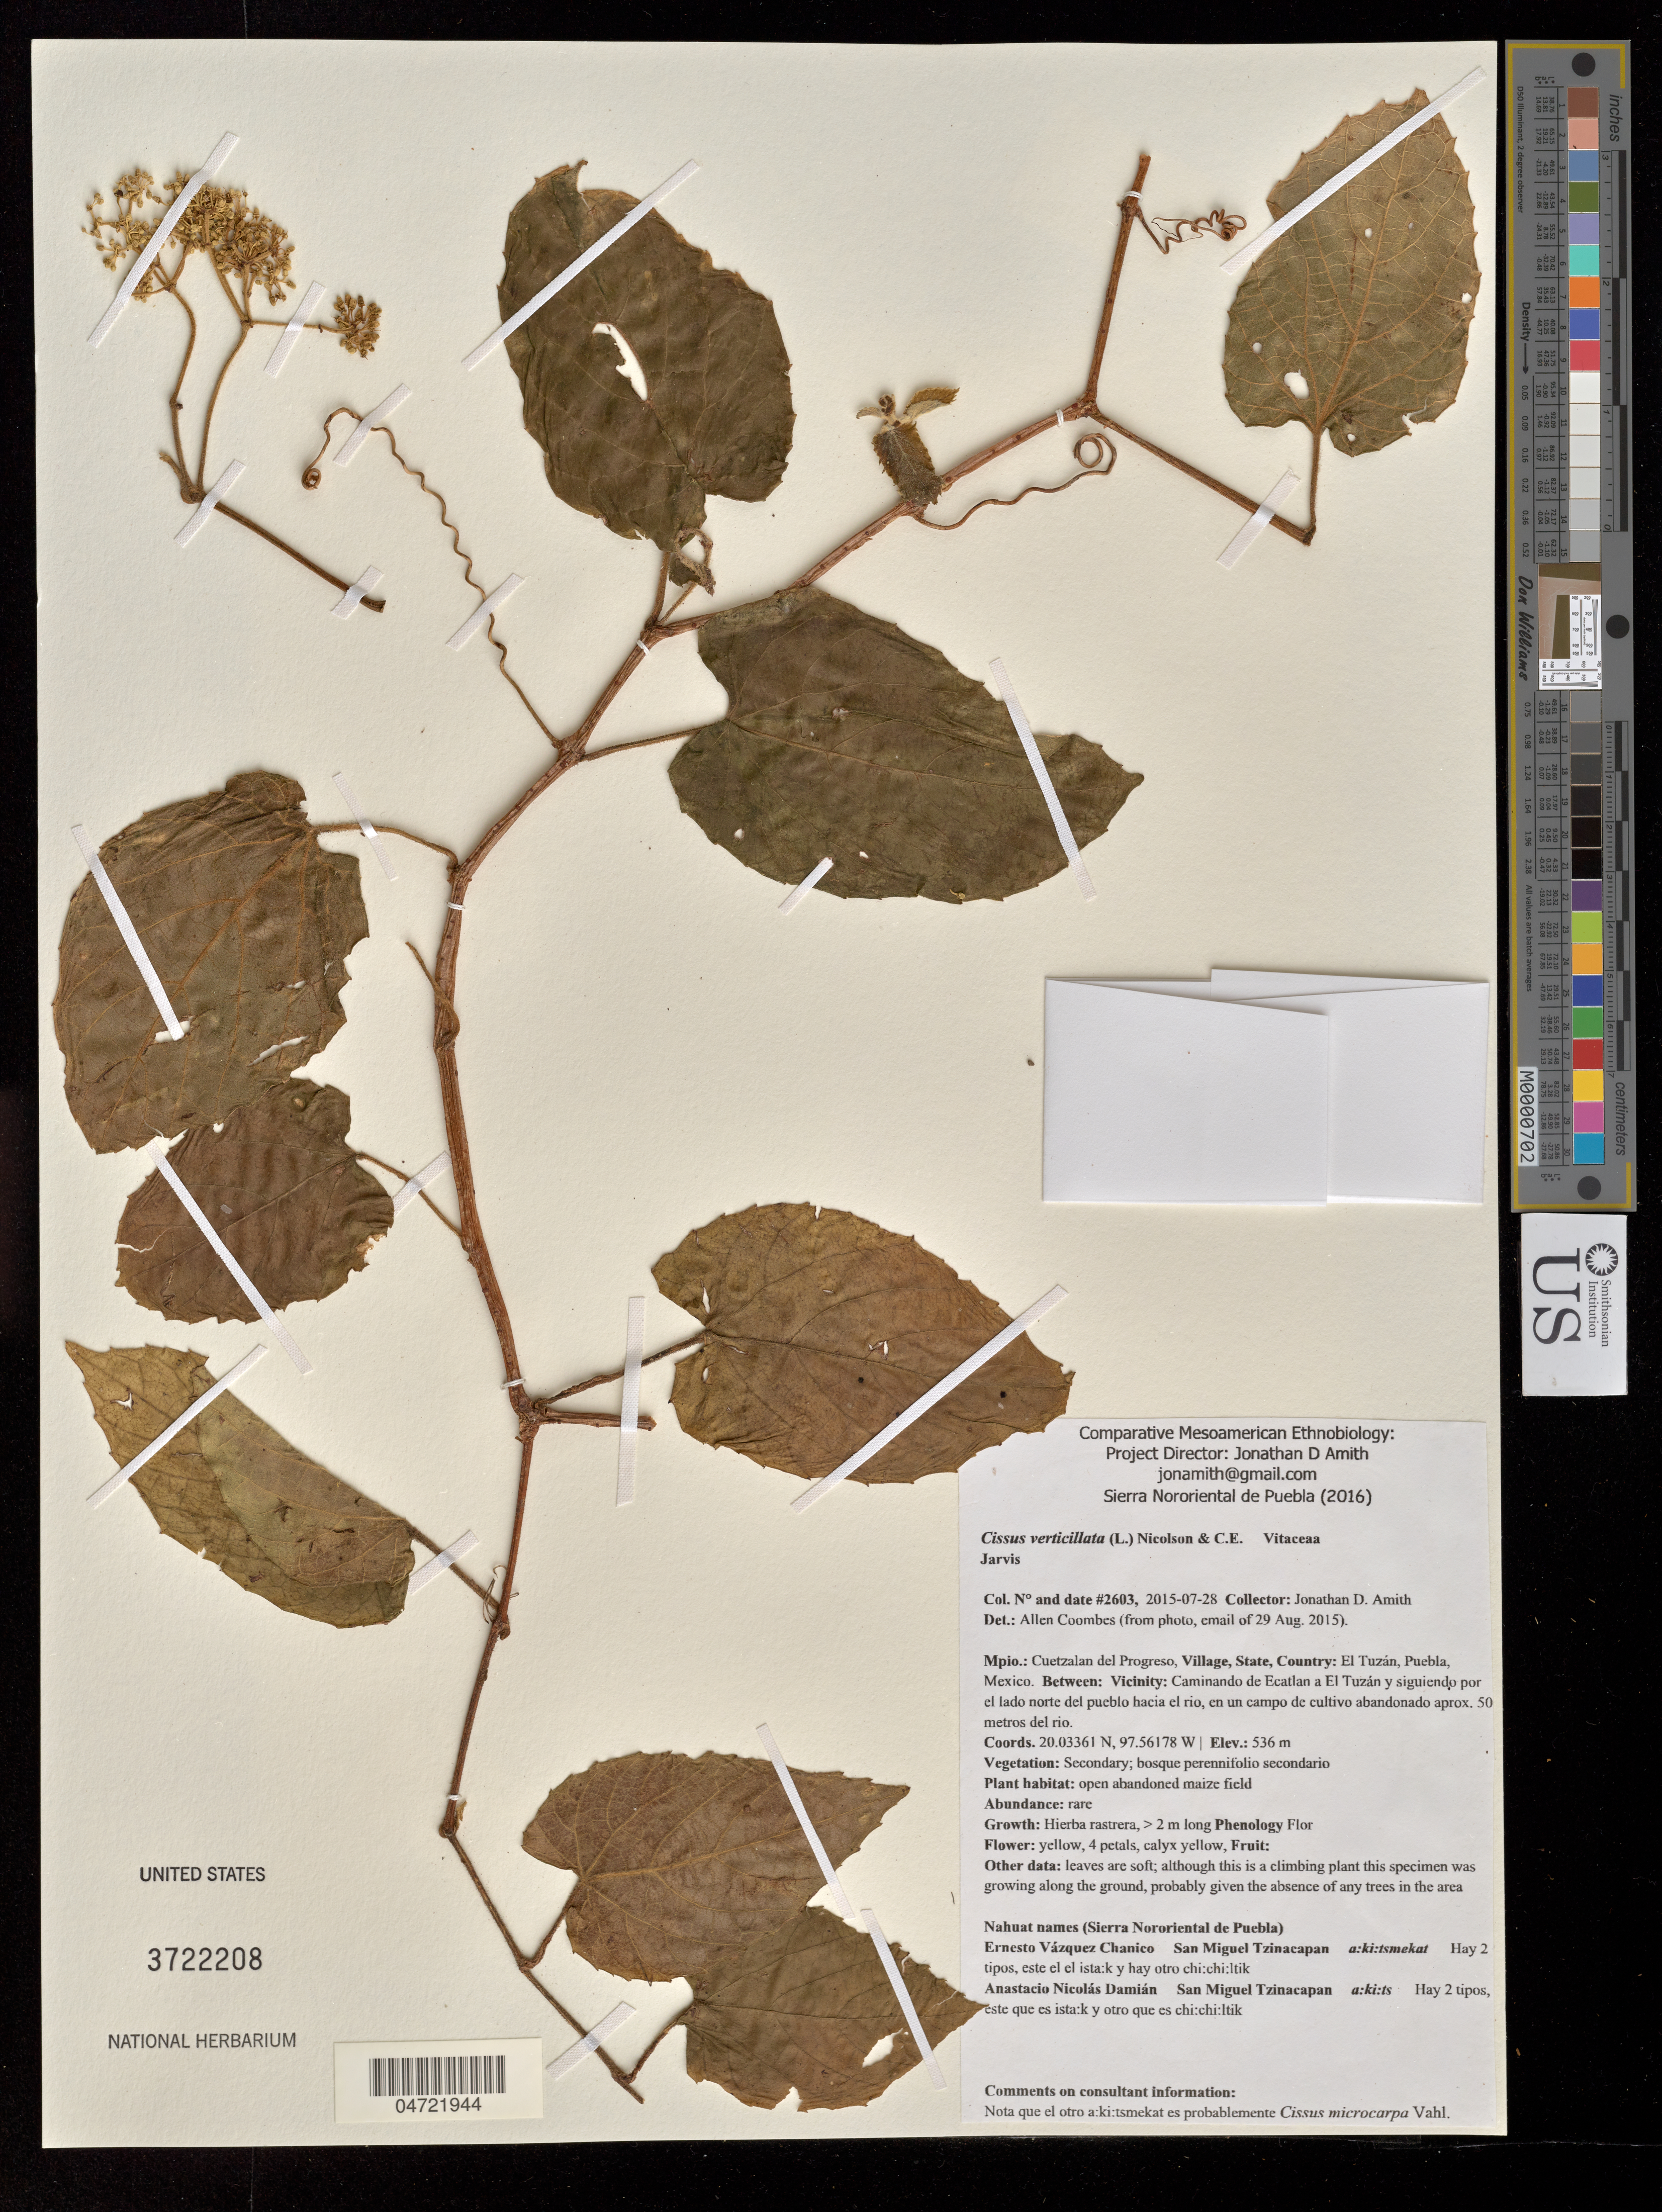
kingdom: Plantae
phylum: Tracheophyta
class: Magnoliopsida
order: Vitales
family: Vitaceae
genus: Cissus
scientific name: Cissus verticillata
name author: (L.) Nicolson & C.E. Jarvis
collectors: J. D. Amith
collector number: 2603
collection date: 2015-07-28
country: México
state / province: Puebla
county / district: Jonotla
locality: El Tuzán; Caminando de Ecatlan a El Tuzán y siguiendo por el lado norte del pueblo hacia el río, en un campo de cultivo abandonado aprox. 50 metros del río.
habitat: Open abandoned maize field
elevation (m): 536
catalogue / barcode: US 3722208